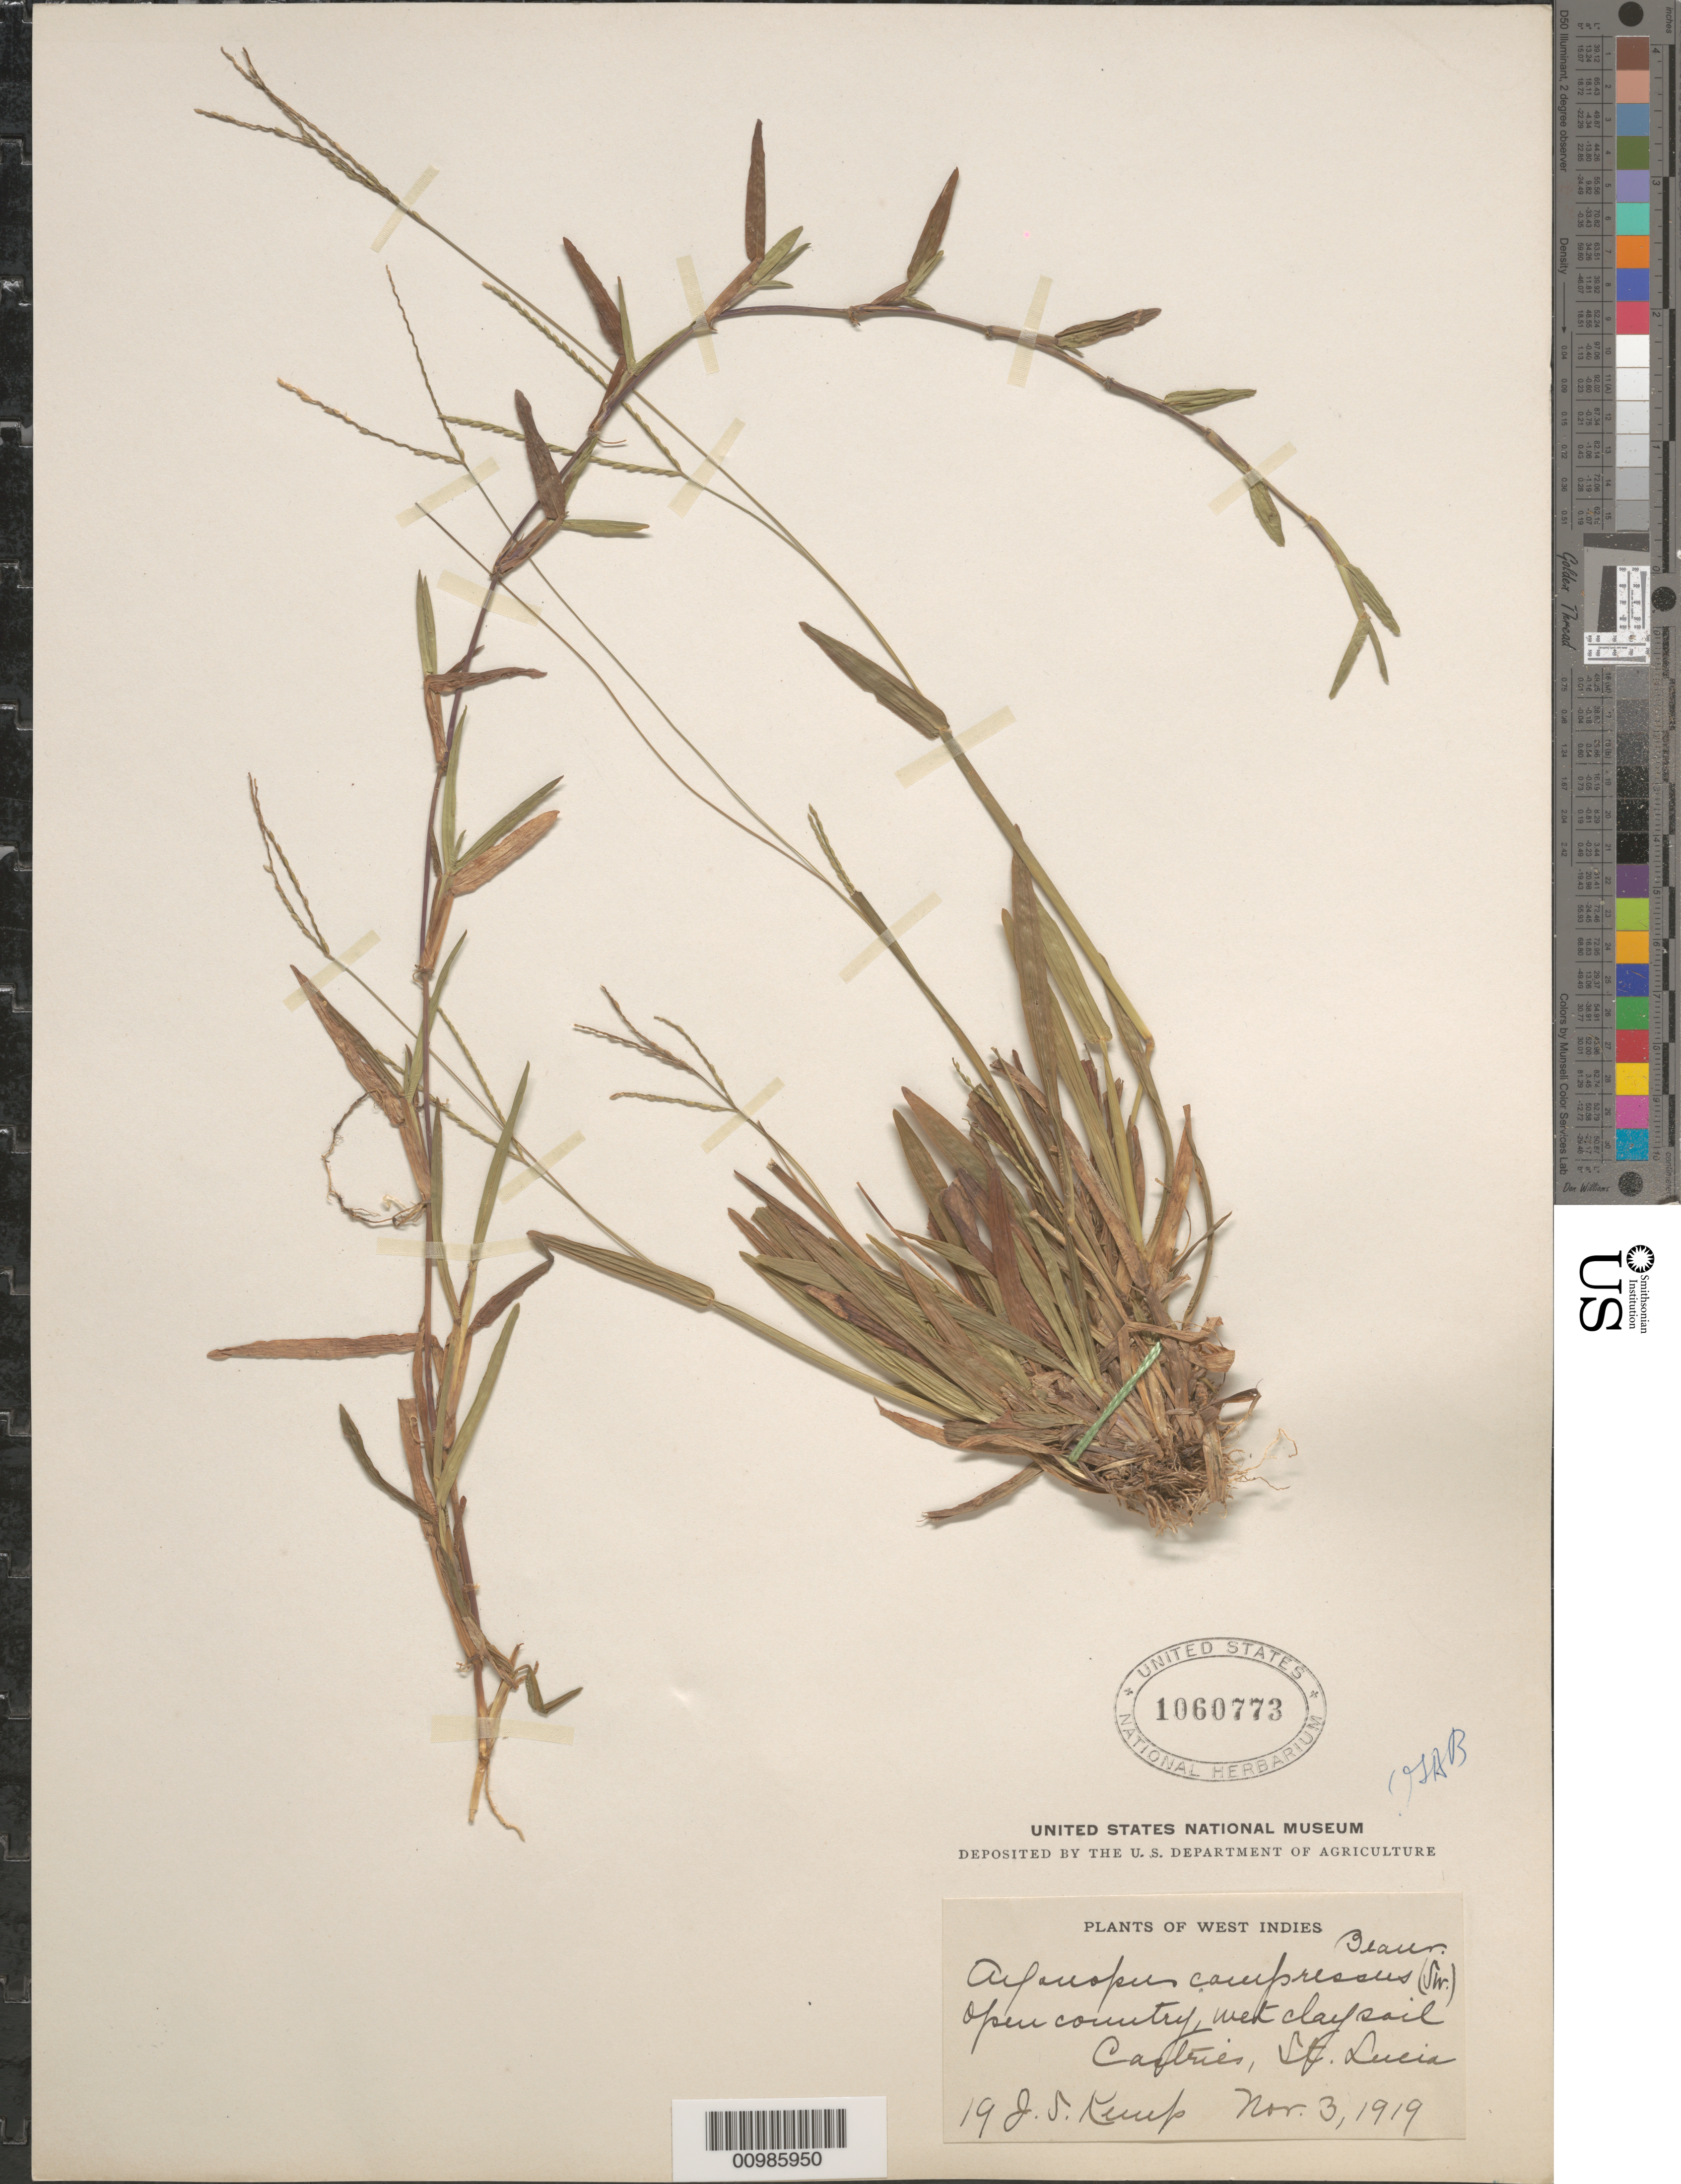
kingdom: Plantae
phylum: Tracheophyta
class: Liliopsida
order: Poales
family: Poaceae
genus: Axonopus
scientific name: Axonopus compressus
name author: (Sw.) P. Beauv.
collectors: J. Kemp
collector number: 19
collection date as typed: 03 Nov 1919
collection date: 1919-11-03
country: St. Lucia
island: St. Lucia I.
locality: Castries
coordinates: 0 N, 0 E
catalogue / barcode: US 1060773